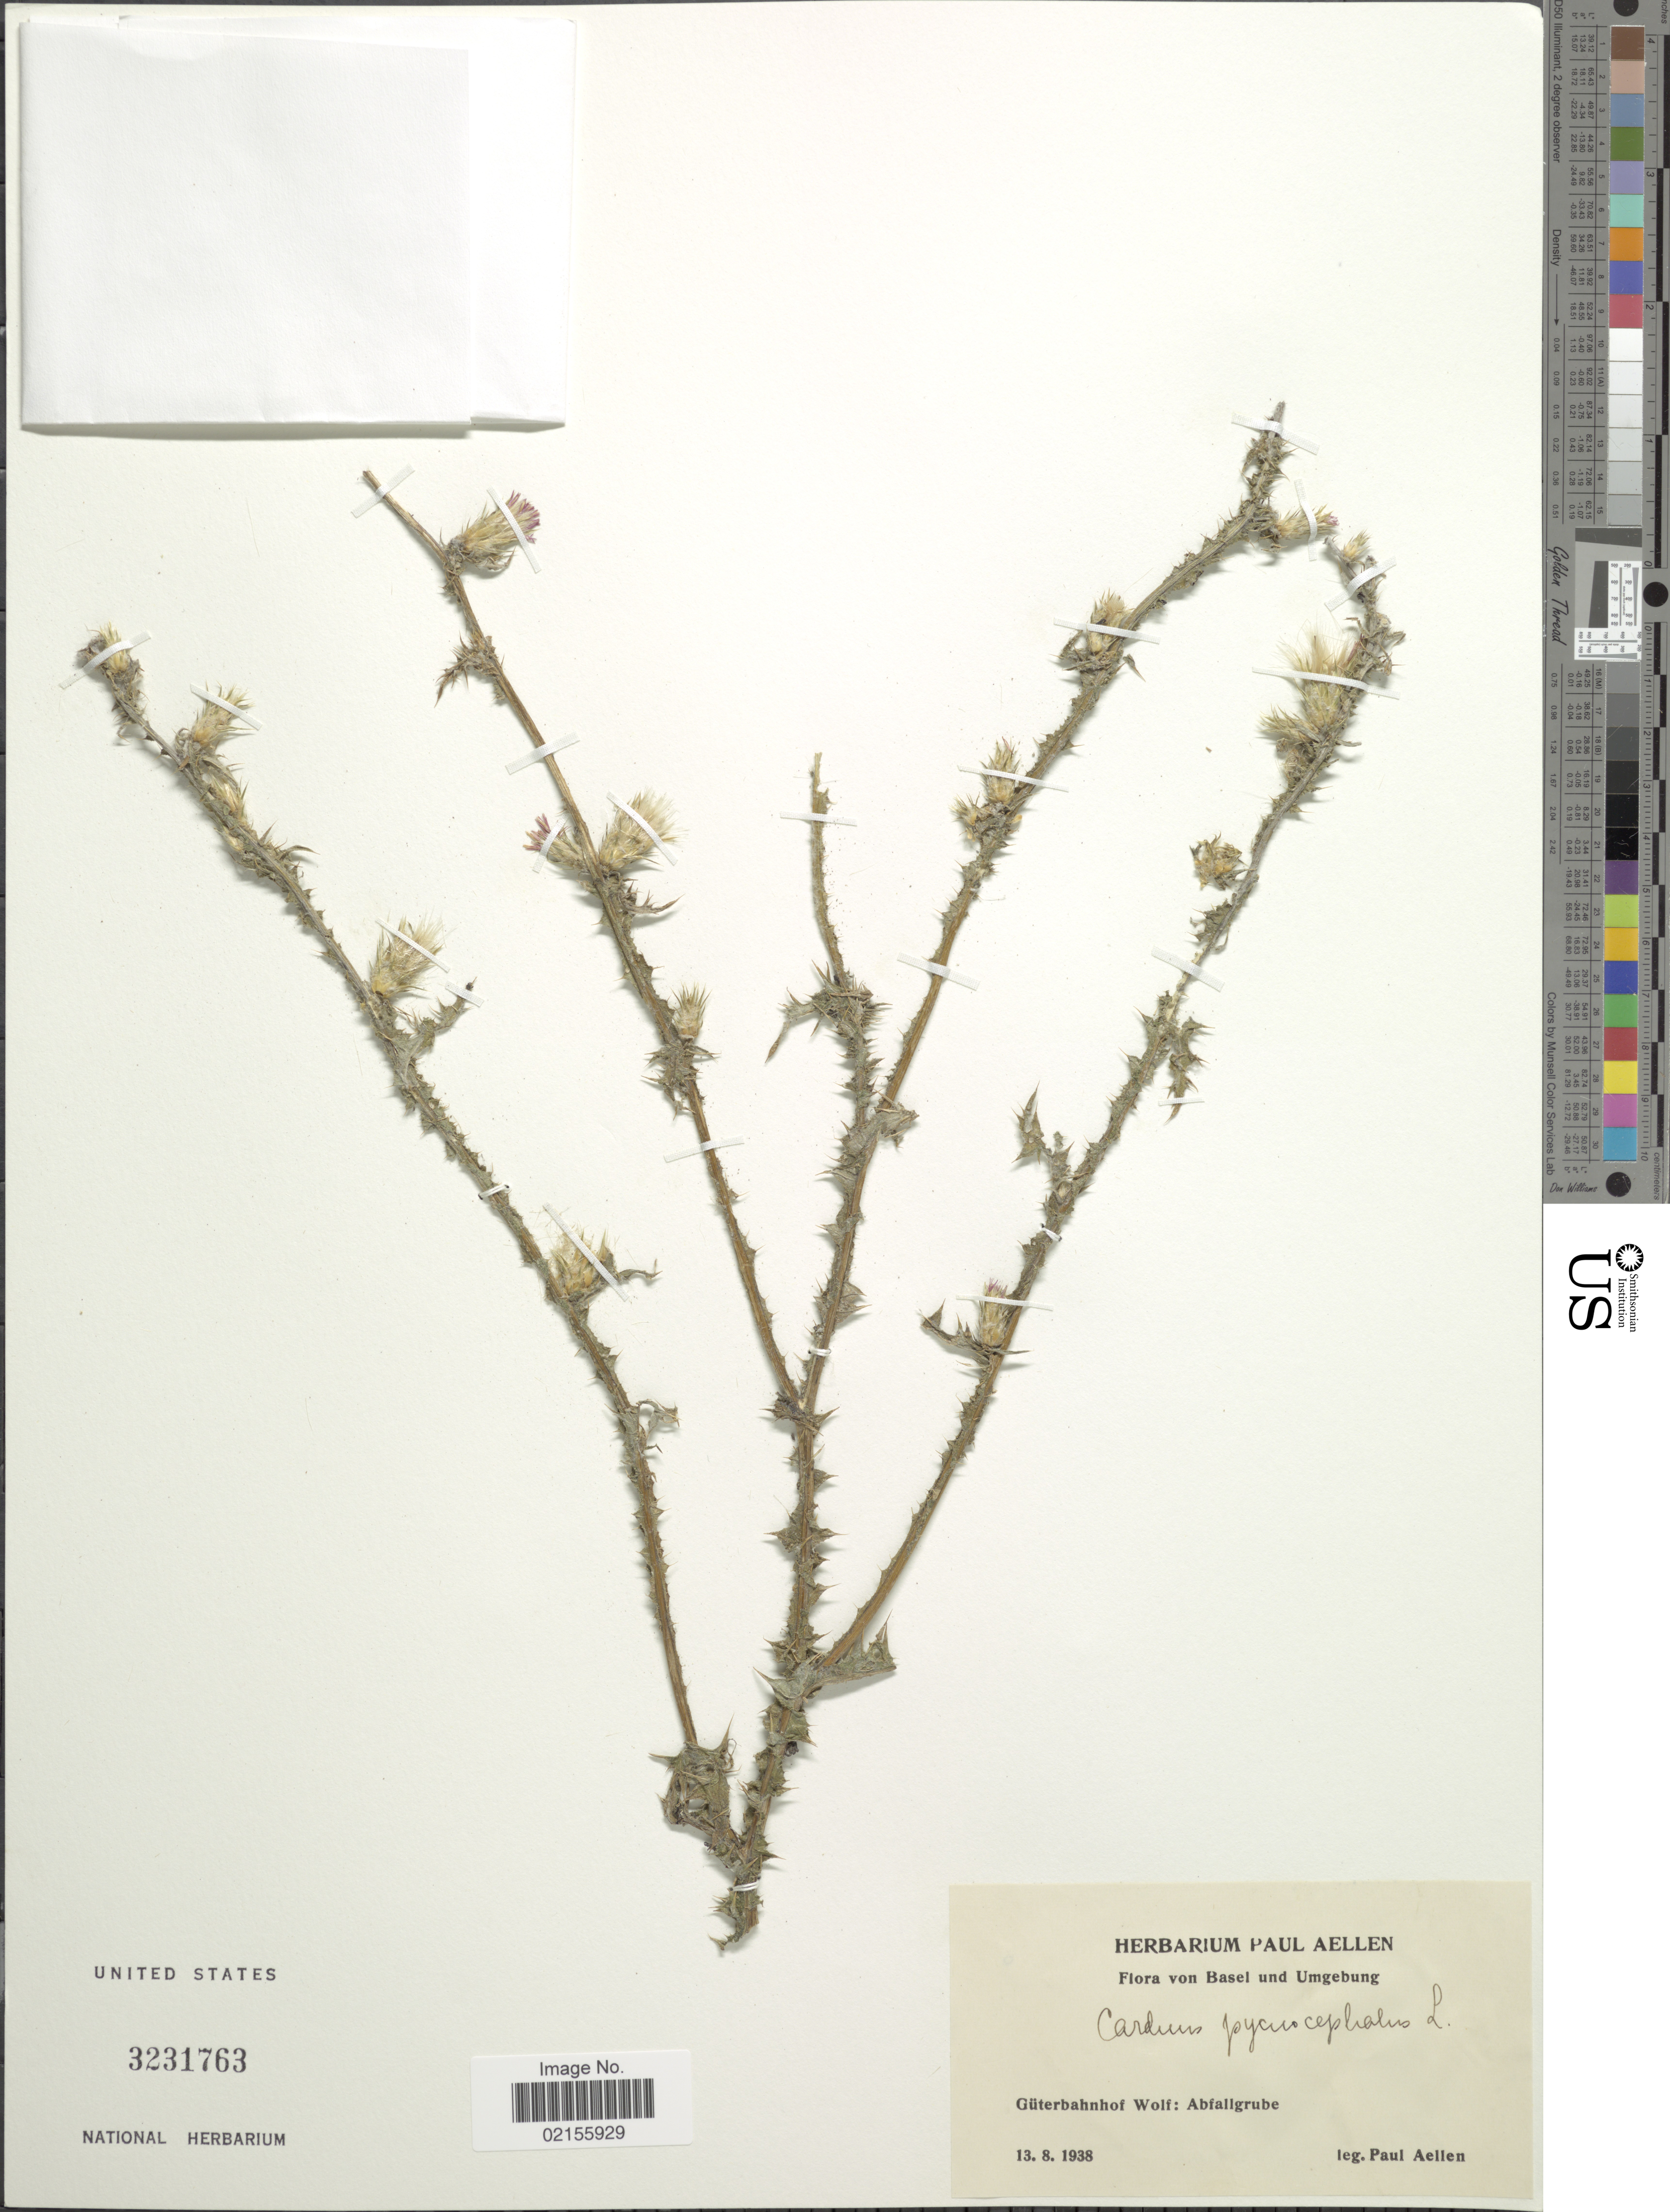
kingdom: Plantae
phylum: Tracheophyta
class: Magnoliopsida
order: Asterales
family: Asteraceae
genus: Carduus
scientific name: Carduus pycnocephalus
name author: L.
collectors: P. Aellen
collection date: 1938-08-13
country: Germany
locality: Basel und Umgebung, Güterbahnhof Wolf: Abfallgrube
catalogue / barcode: US 3231763